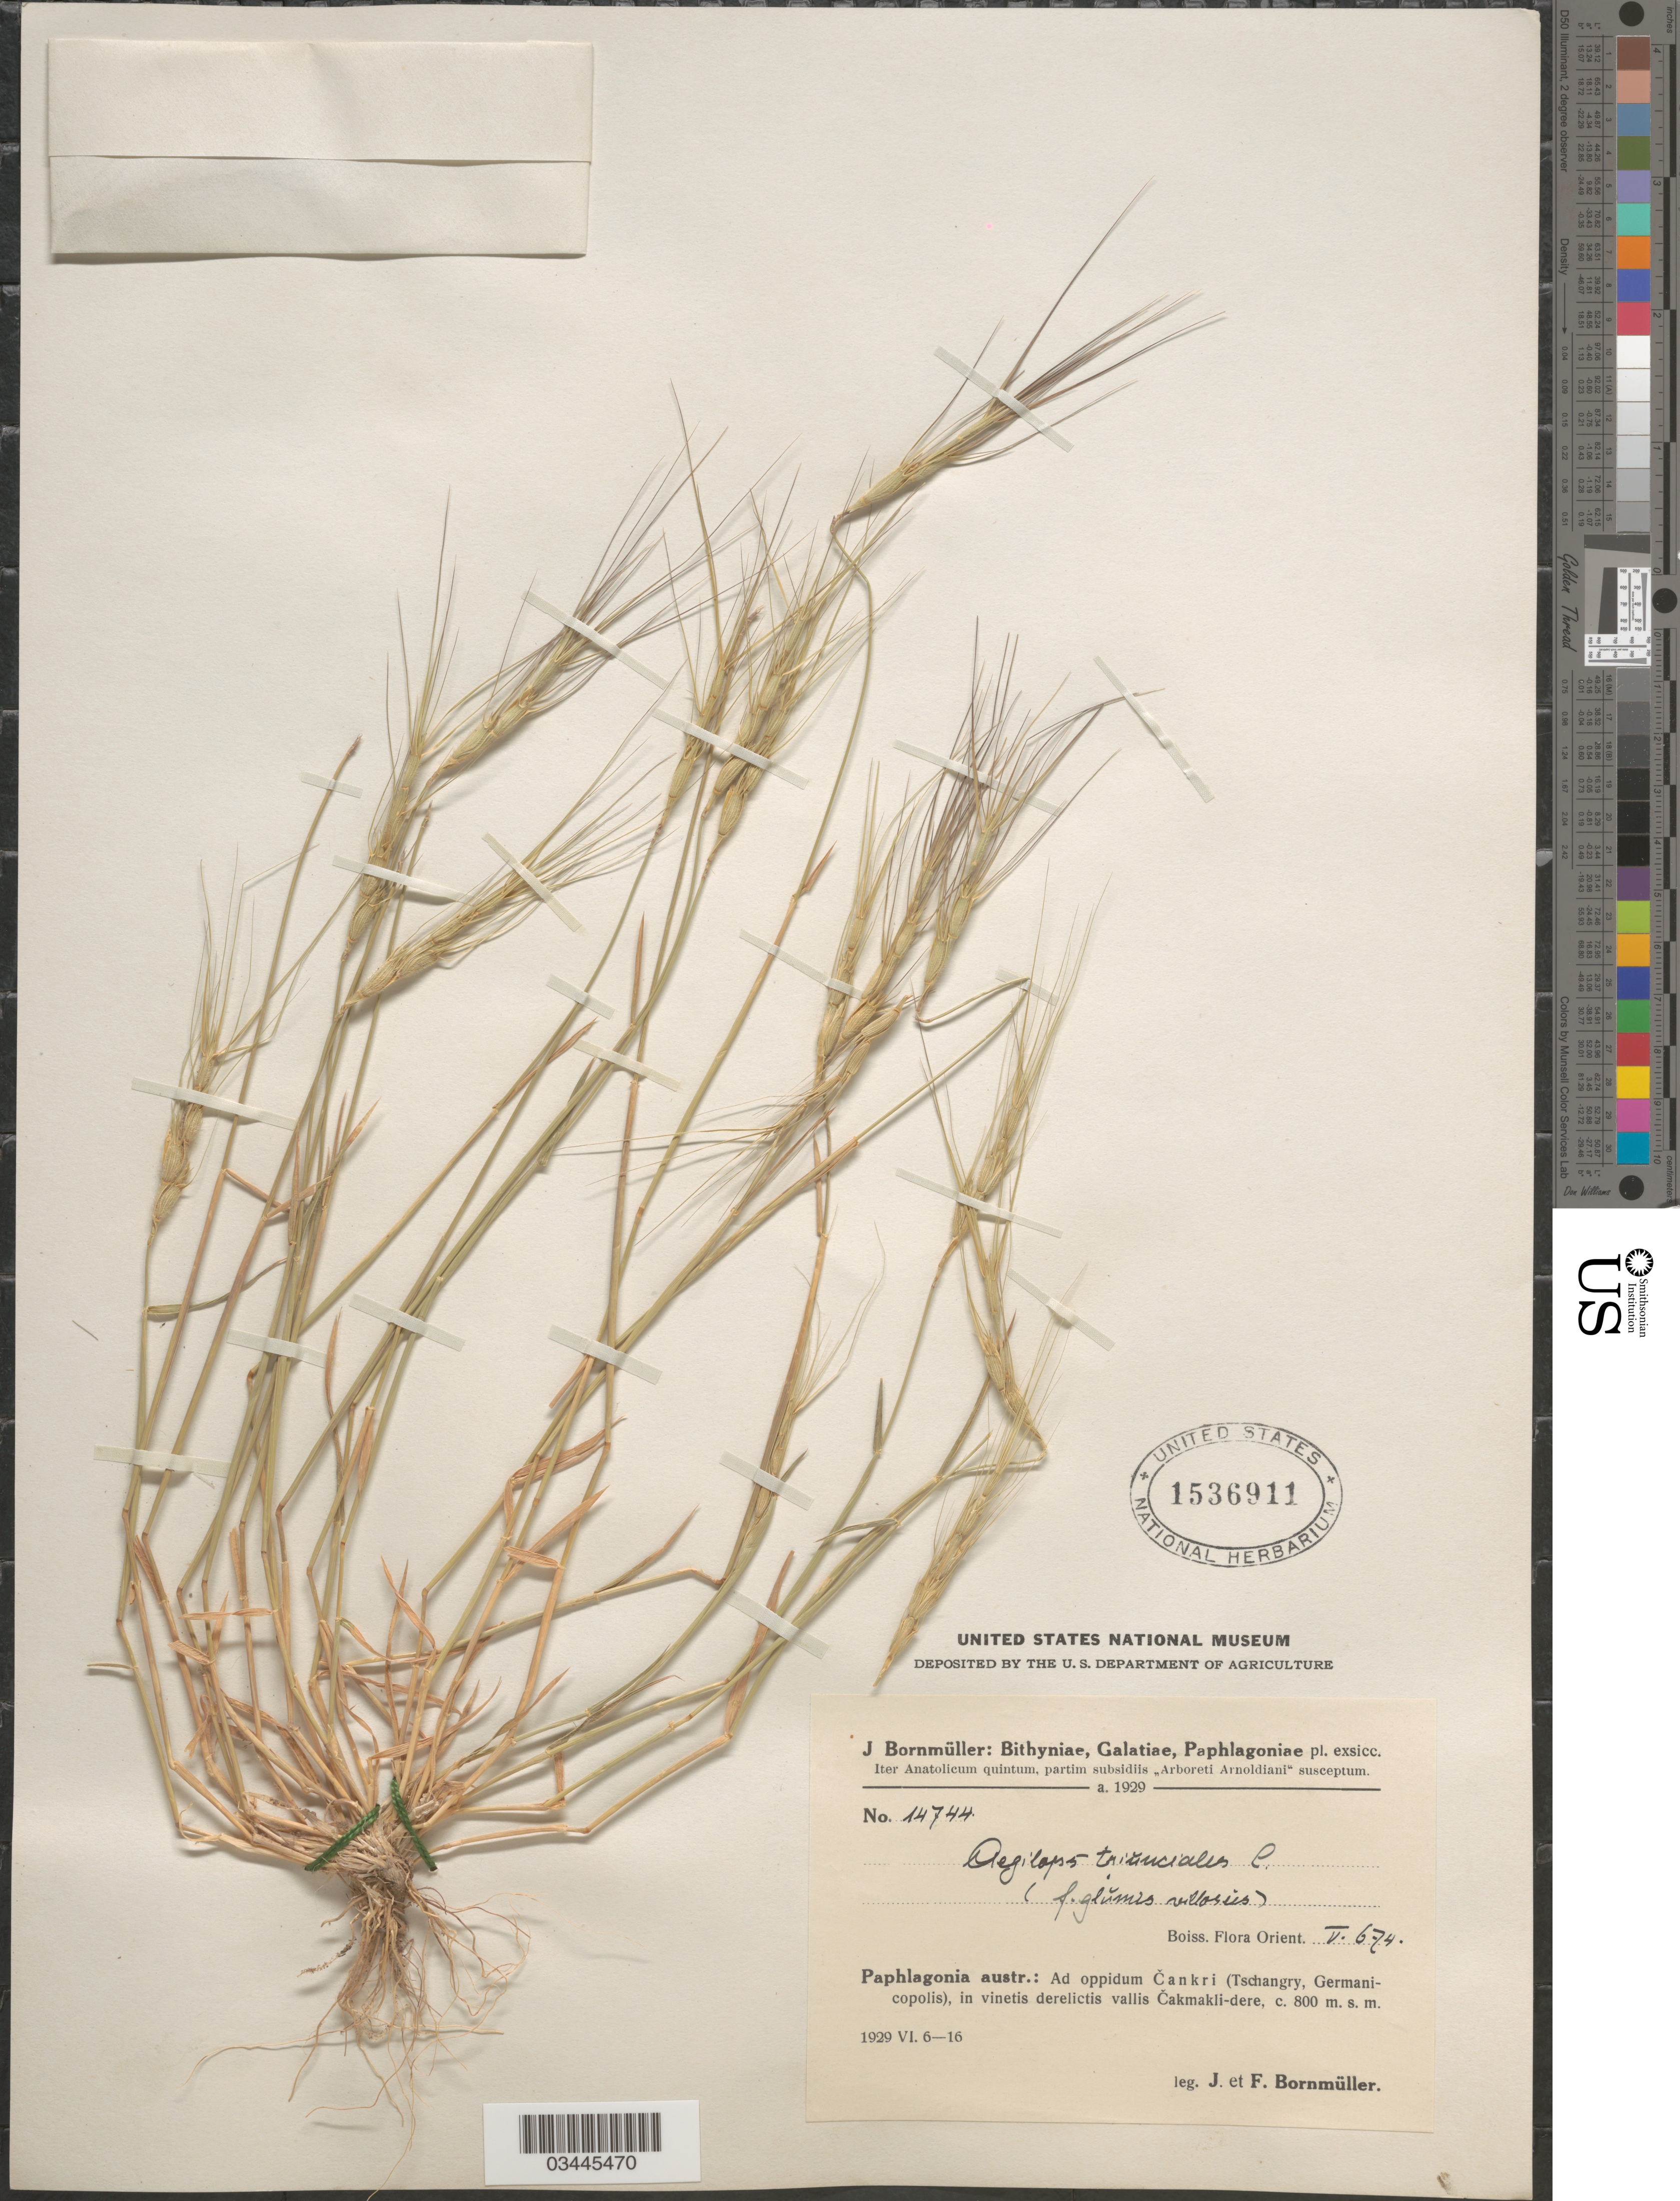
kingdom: Plantae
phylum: Tracheophyta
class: Liliopsida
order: Poales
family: Poaceae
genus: Aegilops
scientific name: Aegilops triuncialis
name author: L.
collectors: J. Bornmüller & F. Bornmüller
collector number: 14744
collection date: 1929-06-06/1929-06-16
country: Turkey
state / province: Cankiri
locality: Iter Anatolicum quintum, partim subsidiis "Arboreti Arnoldiani" susceptum. Paphlagonia austr.: Ad oppidum Čankri (Tsangry, Germanicopolis), in vinetis derelictis vallis Čakmakli-dere.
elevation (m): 800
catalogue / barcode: US 1536911